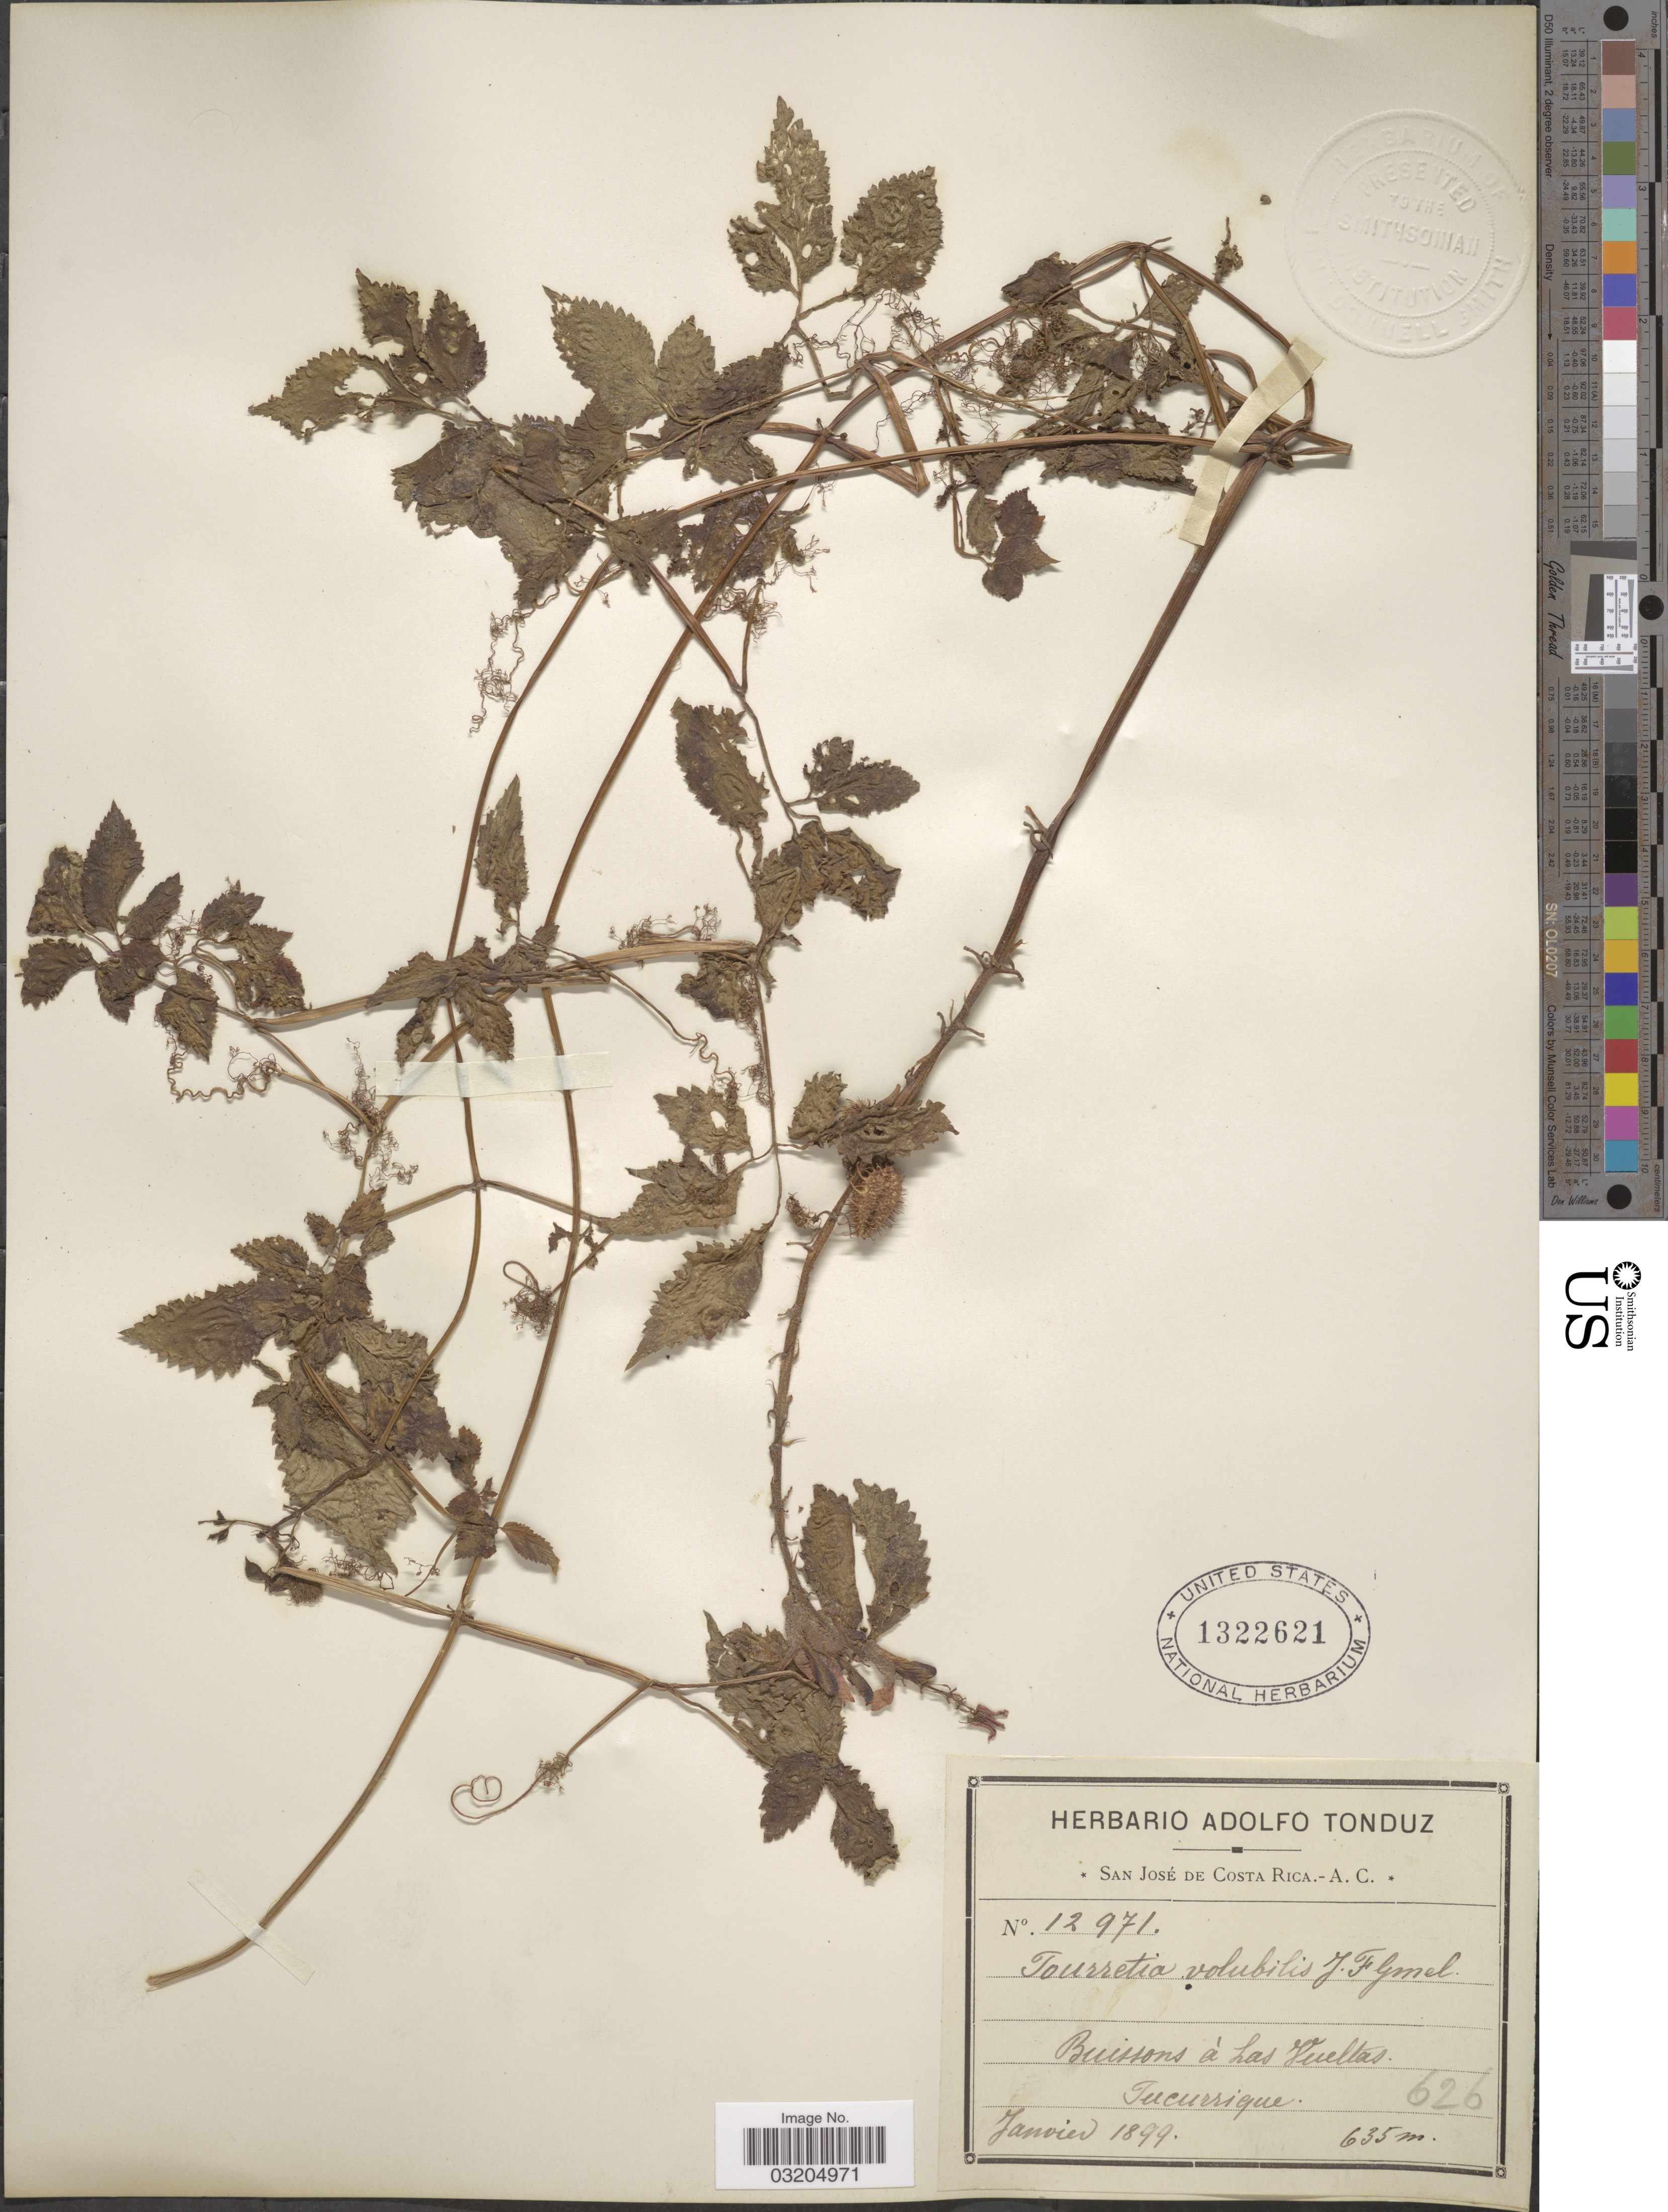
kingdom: Plantae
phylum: Tracheophyta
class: Magnoliopsida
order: Lamiales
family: Bignoniaceae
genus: Tourrettia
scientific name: Tourrettia lappacea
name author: (L'Hér.) Willd.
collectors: ex Herb. Adolfo Tonduz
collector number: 12971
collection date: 1899-01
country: Costa Rica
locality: Buissons à Las Vueltas. Tucurrique.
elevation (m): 635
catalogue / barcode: US 1322621